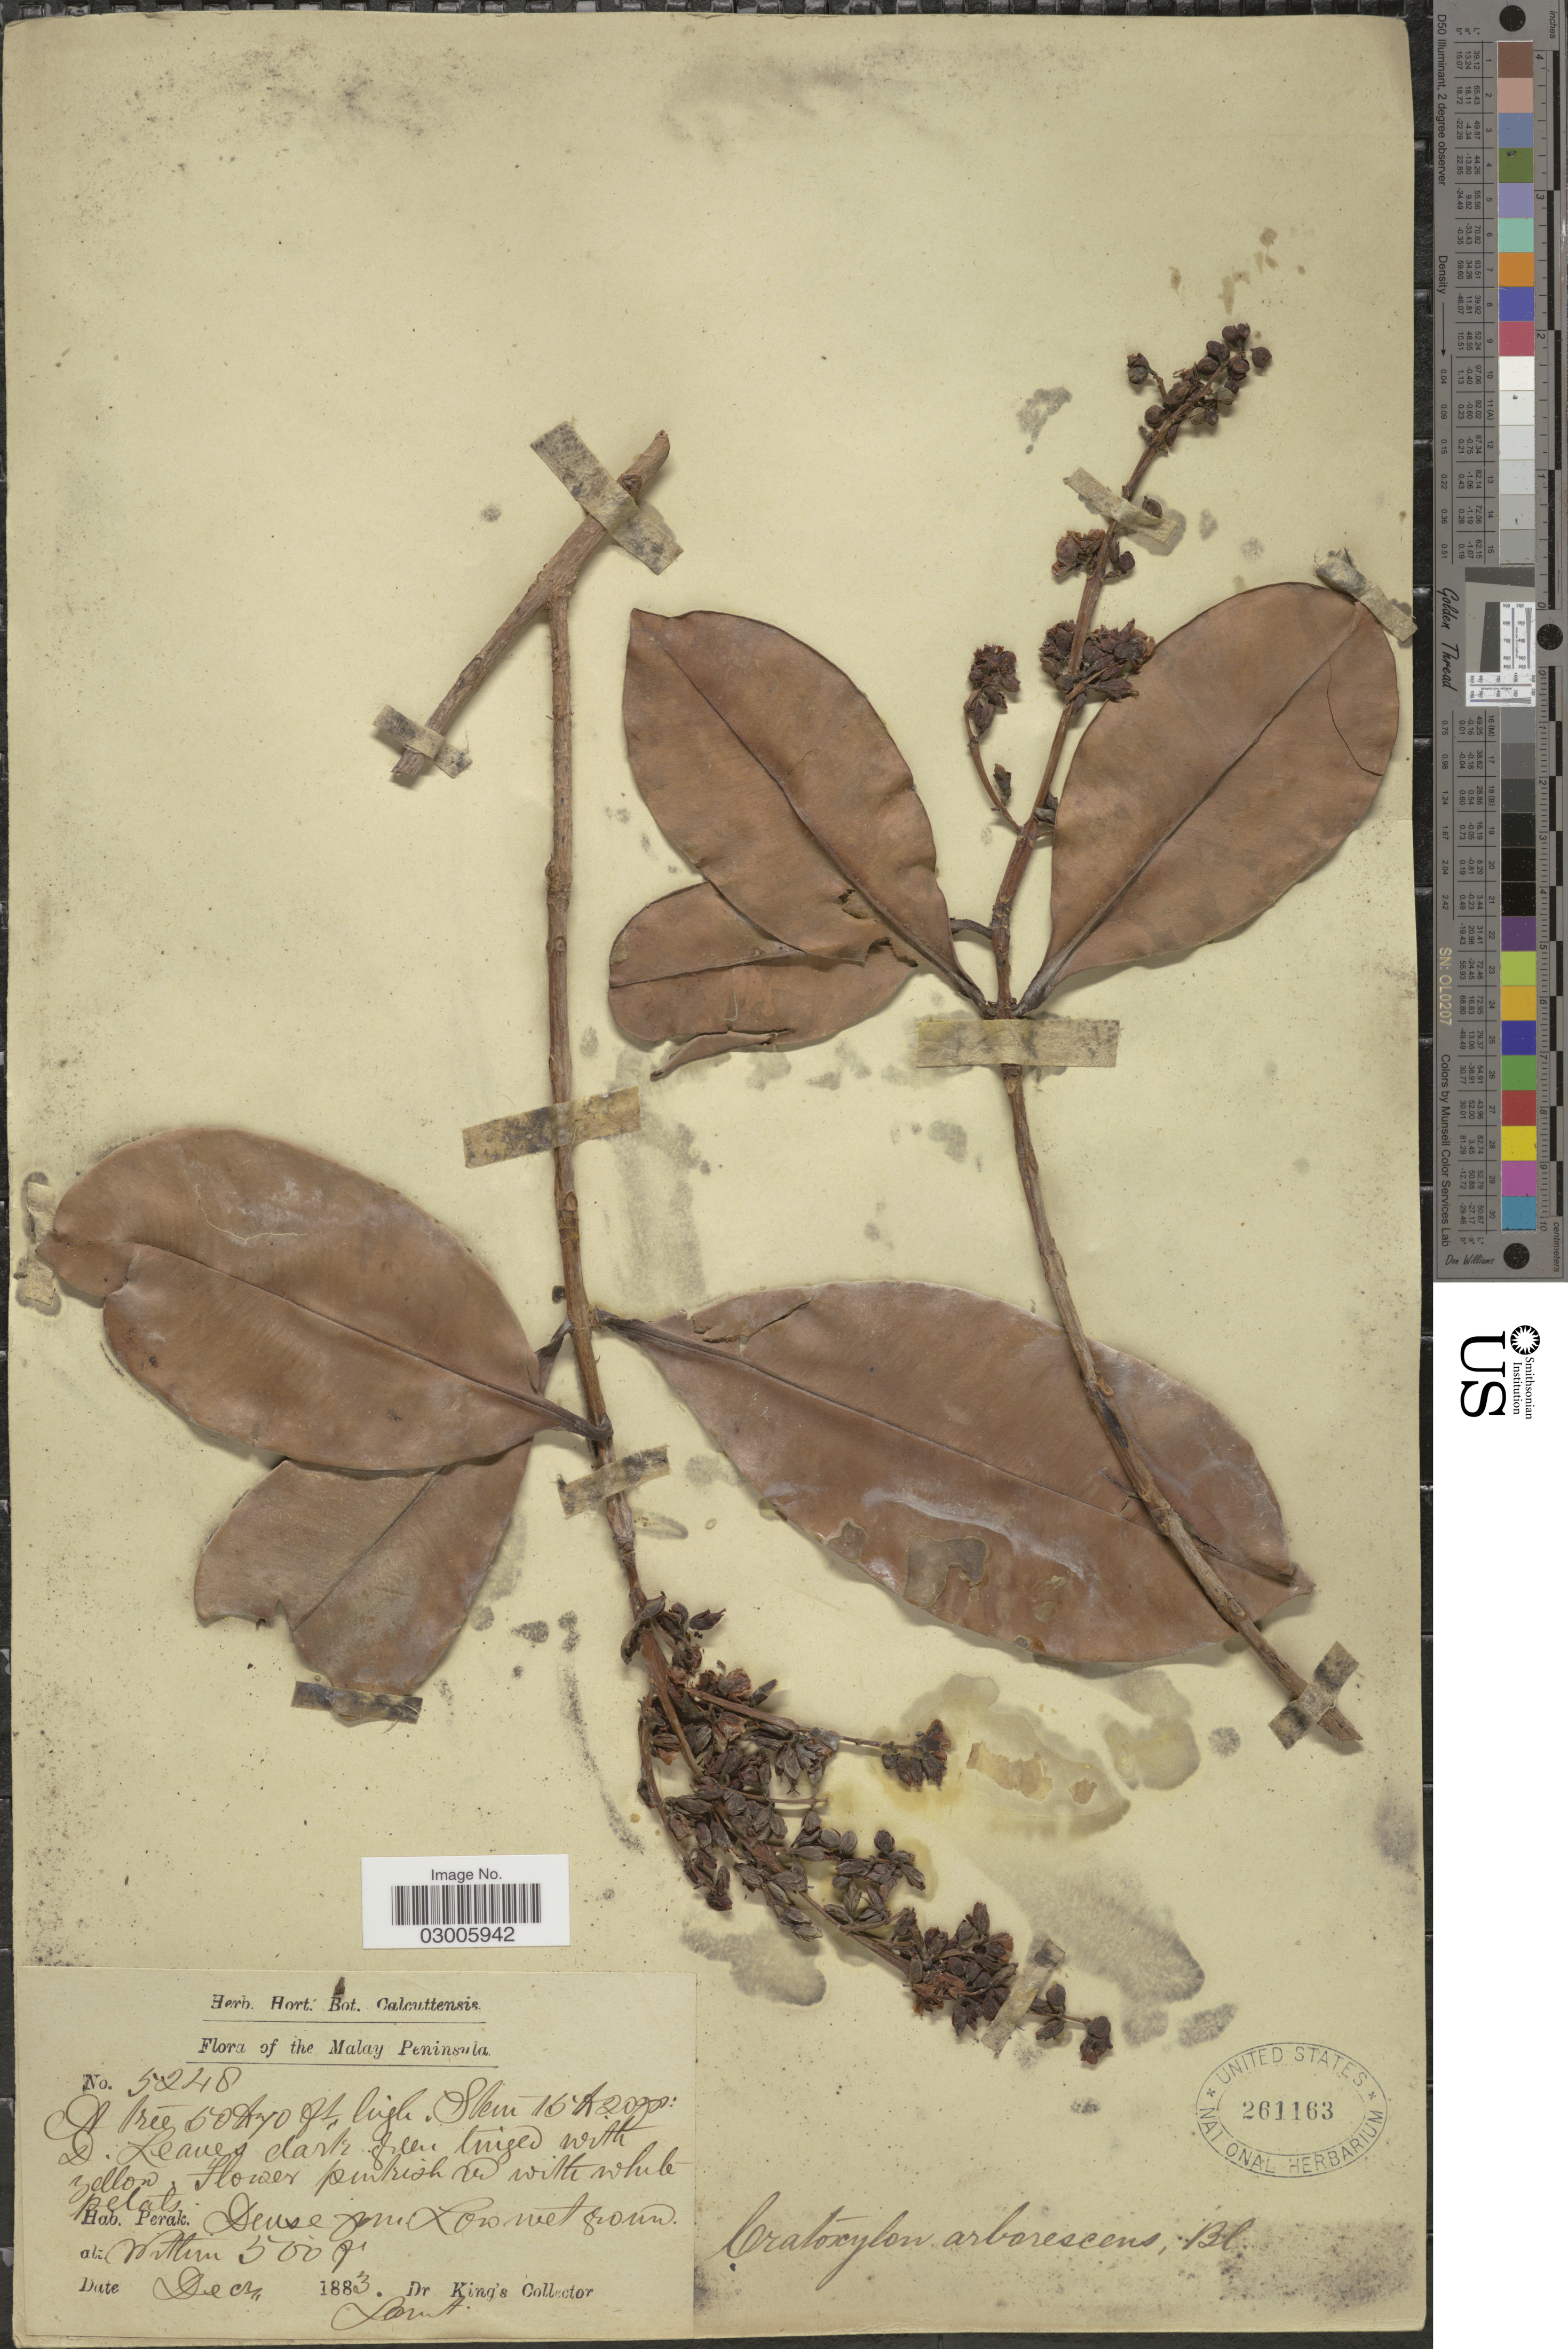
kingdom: Plantae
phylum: Tracheophyta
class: Magnoliopsida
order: Malpighiales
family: Hypericaceae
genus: Cratoxylum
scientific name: Cratoxylum arborescens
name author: (Vahl) Blume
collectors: Dr. King's collector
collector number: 5248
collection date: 1883-12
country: Malaysia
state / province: Perak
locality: Malay Peninsula. Perak. Dense jun: Low wet ground. Within.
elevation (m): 152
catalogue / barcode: US 261163